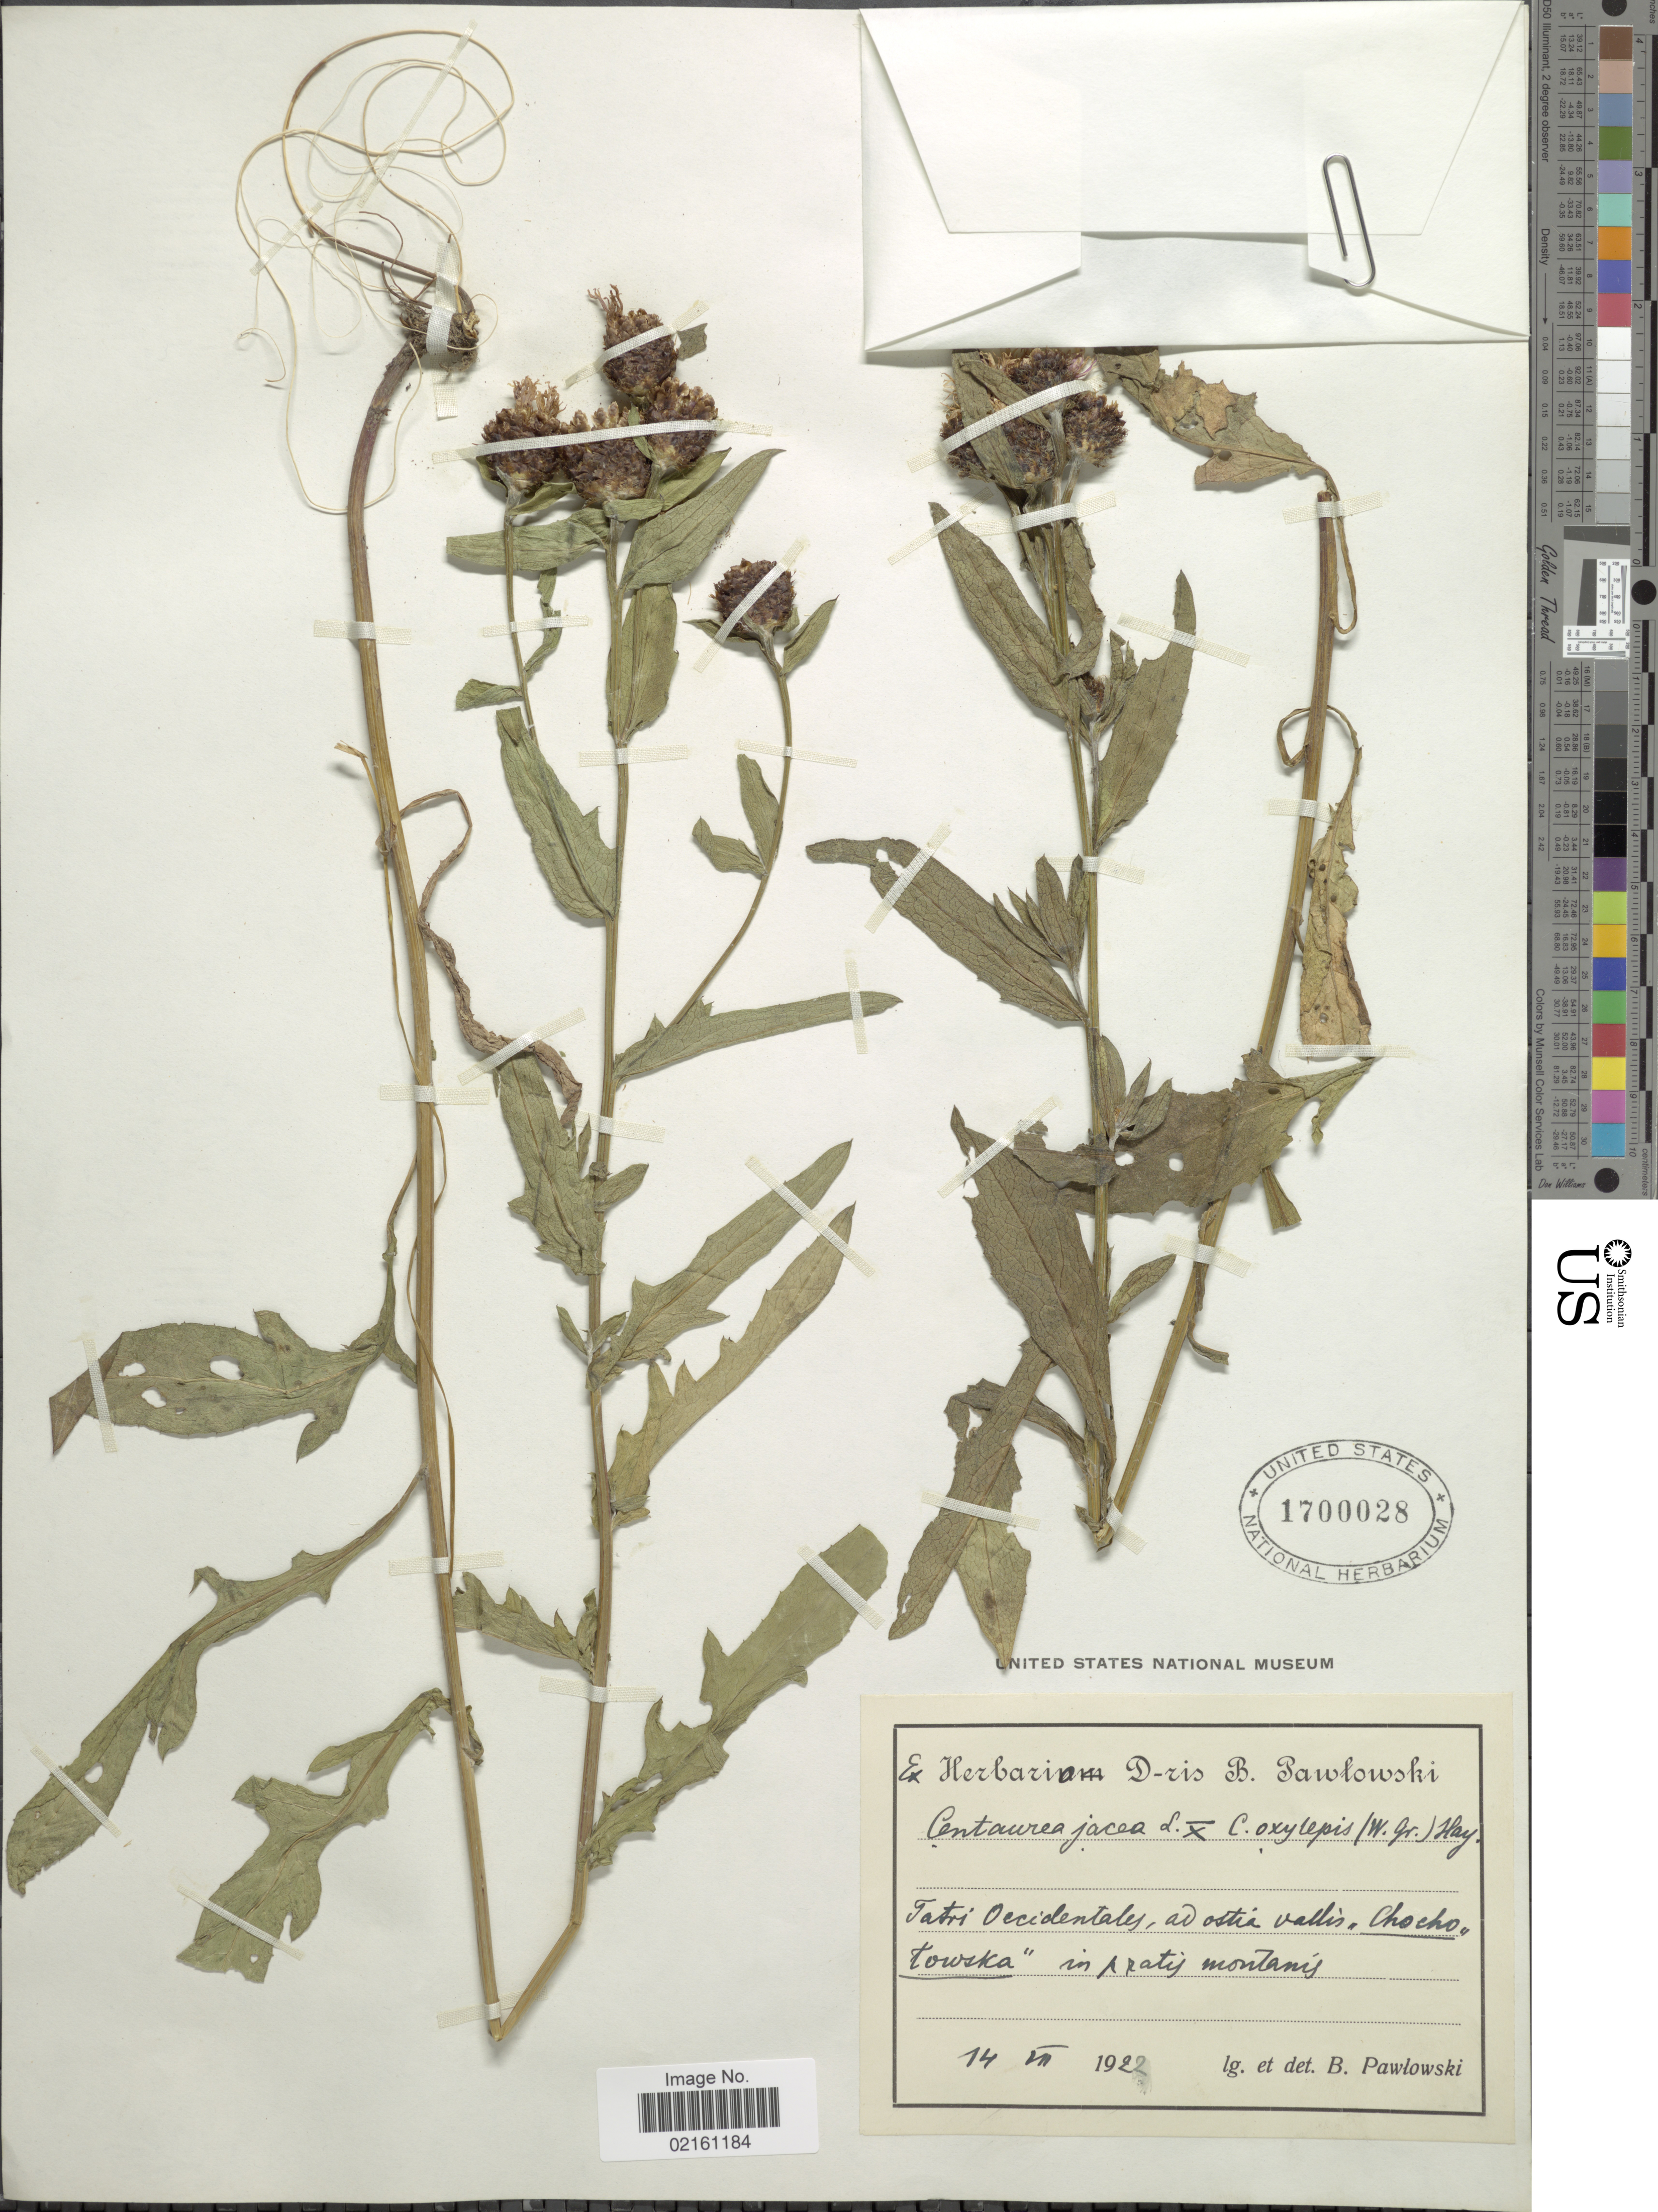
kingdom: Plantae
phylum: Tracheophyta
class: Magnoliopsida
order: Asterales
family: Asteraceae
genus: Centaurea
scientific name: Centaurea jacea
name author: L.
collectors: B. Pawlowski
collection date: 1922-07-14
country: Poland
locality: Tatri Occidentales, vallis Chochotowska [interpreted]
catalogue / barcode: US 1700028